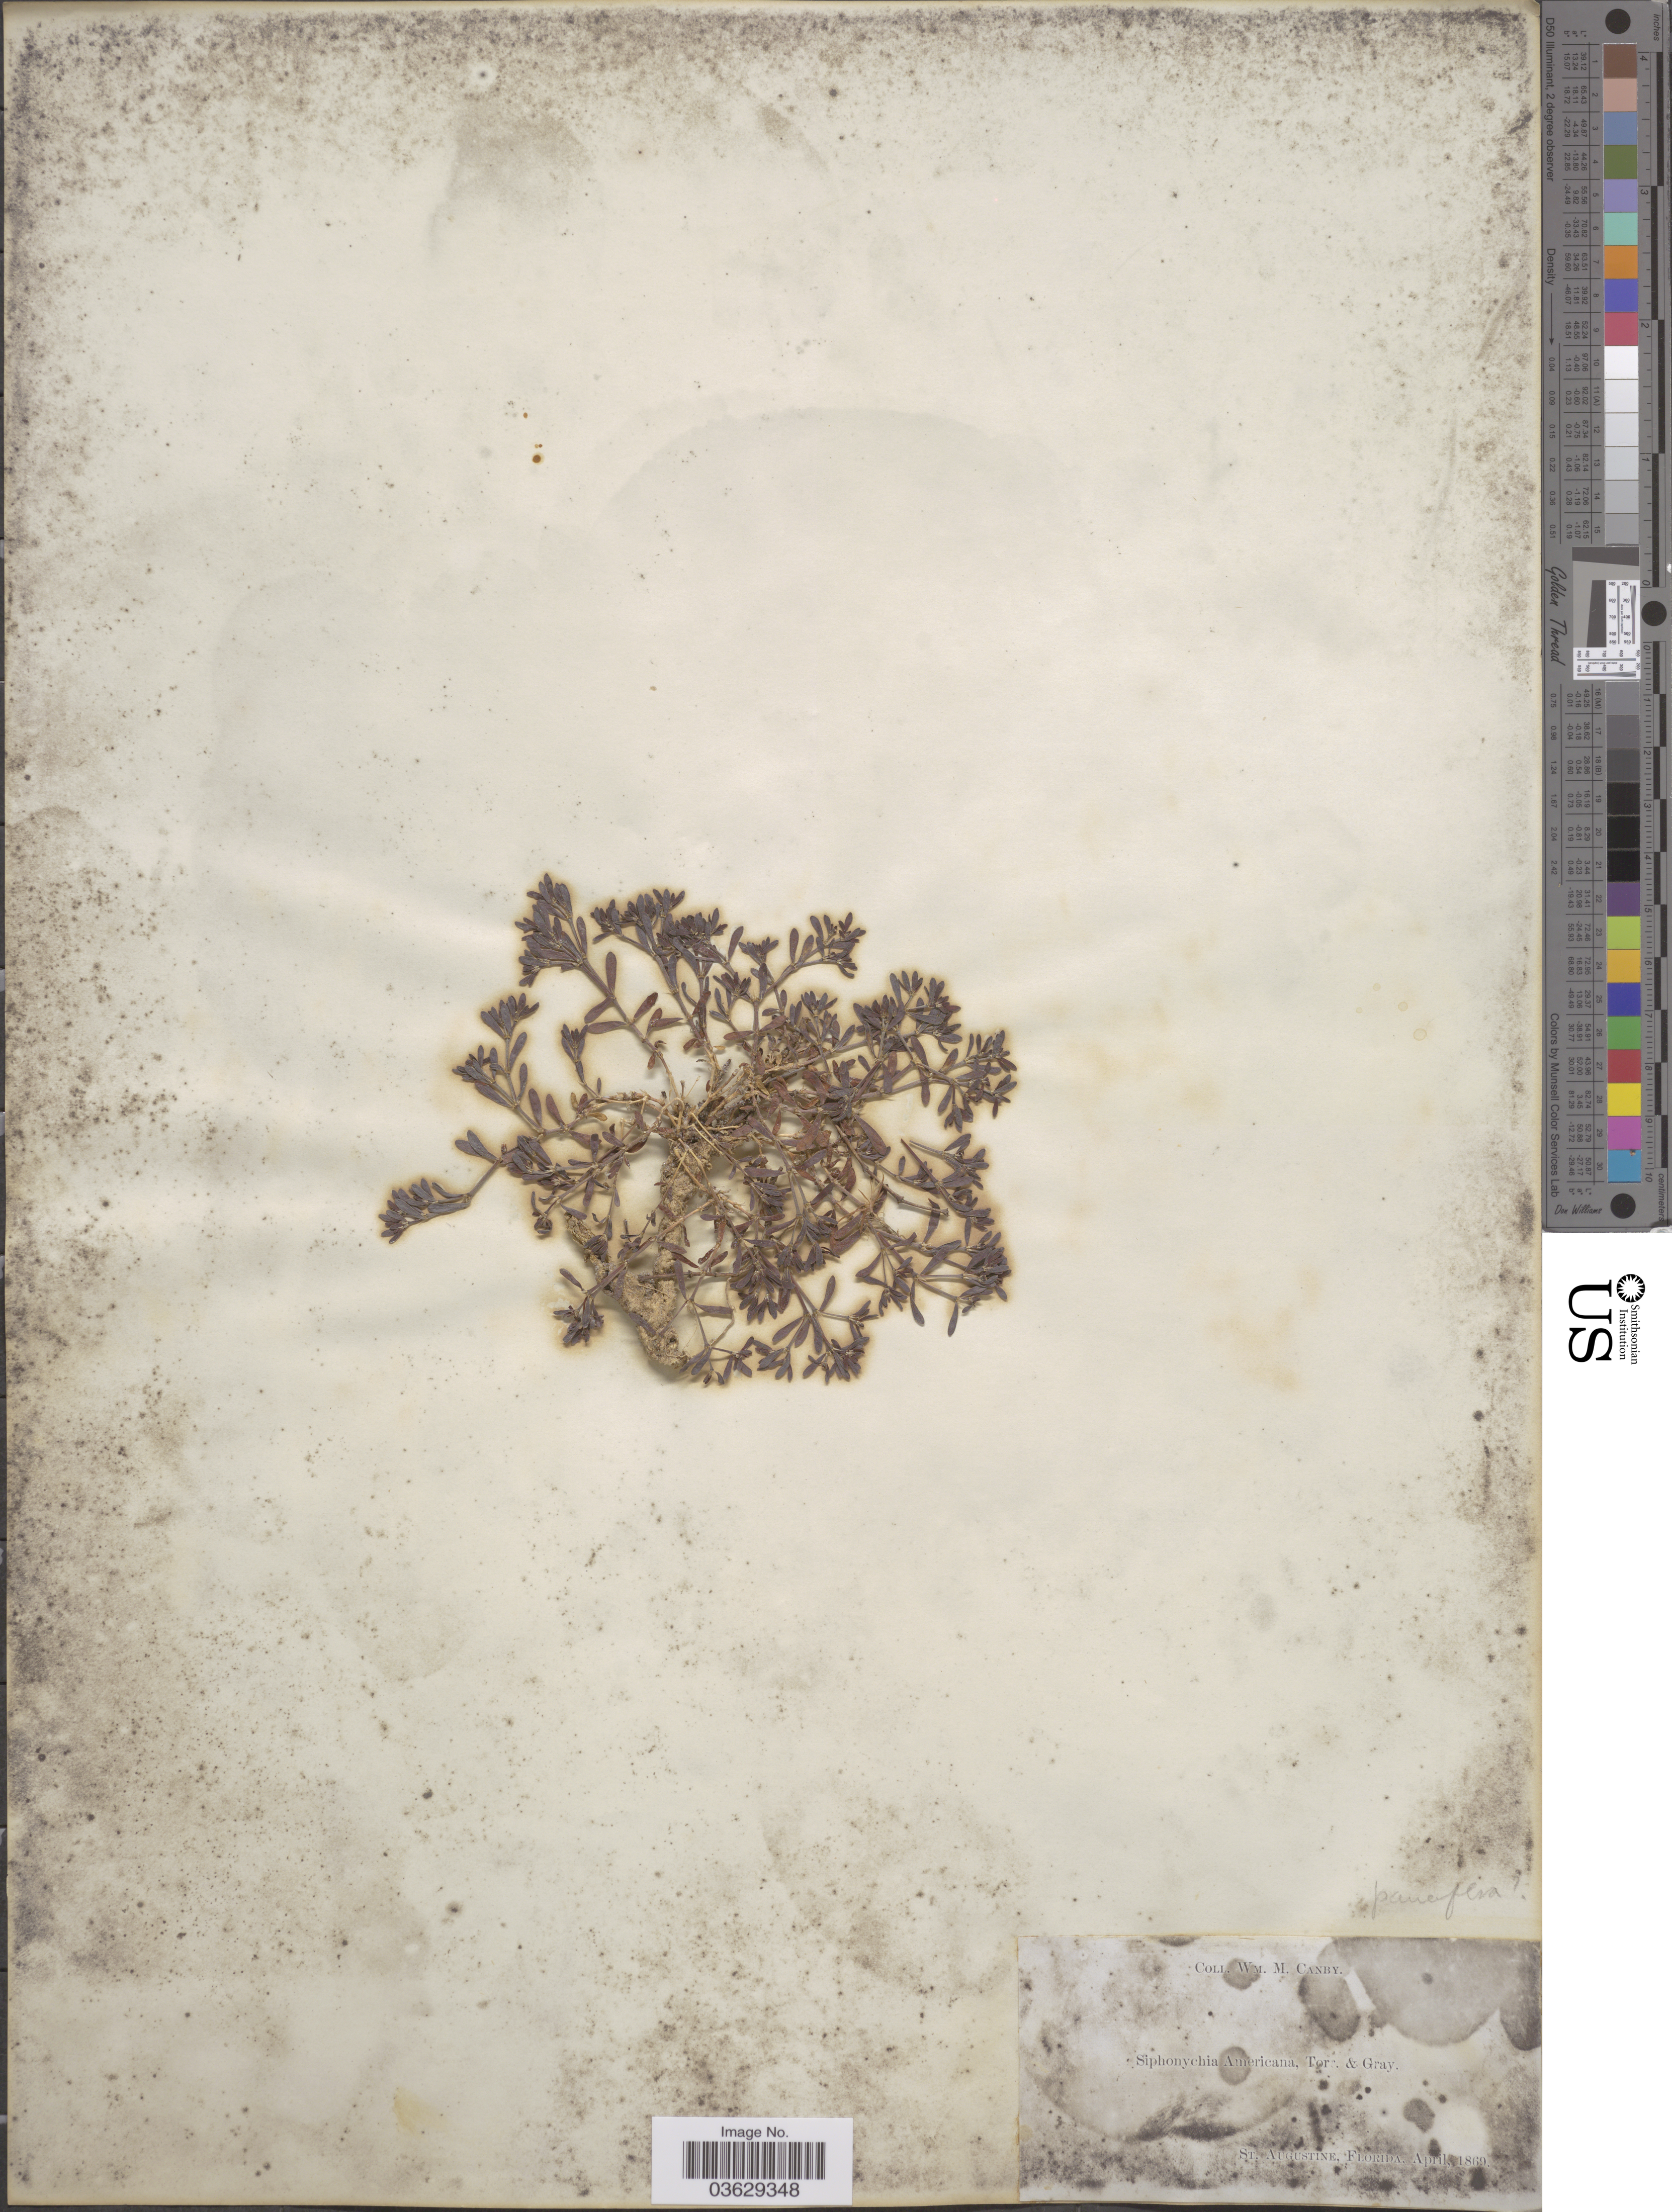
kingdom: Plantae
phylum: Tracheophyta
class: Magnoliopsida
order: Caryophyllales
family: Caryophyllaceae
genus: Paronychia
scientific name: Paronychia americana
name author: (Nutt.) Fenzl ex Walp.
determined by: Strong, Mark T., (BOT), Smithsonian Institution - National Museum of Natural History (UNITED STATES)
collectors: W. M. Canby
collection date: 1869-04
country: United States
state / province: Florida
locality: St. Augustine.